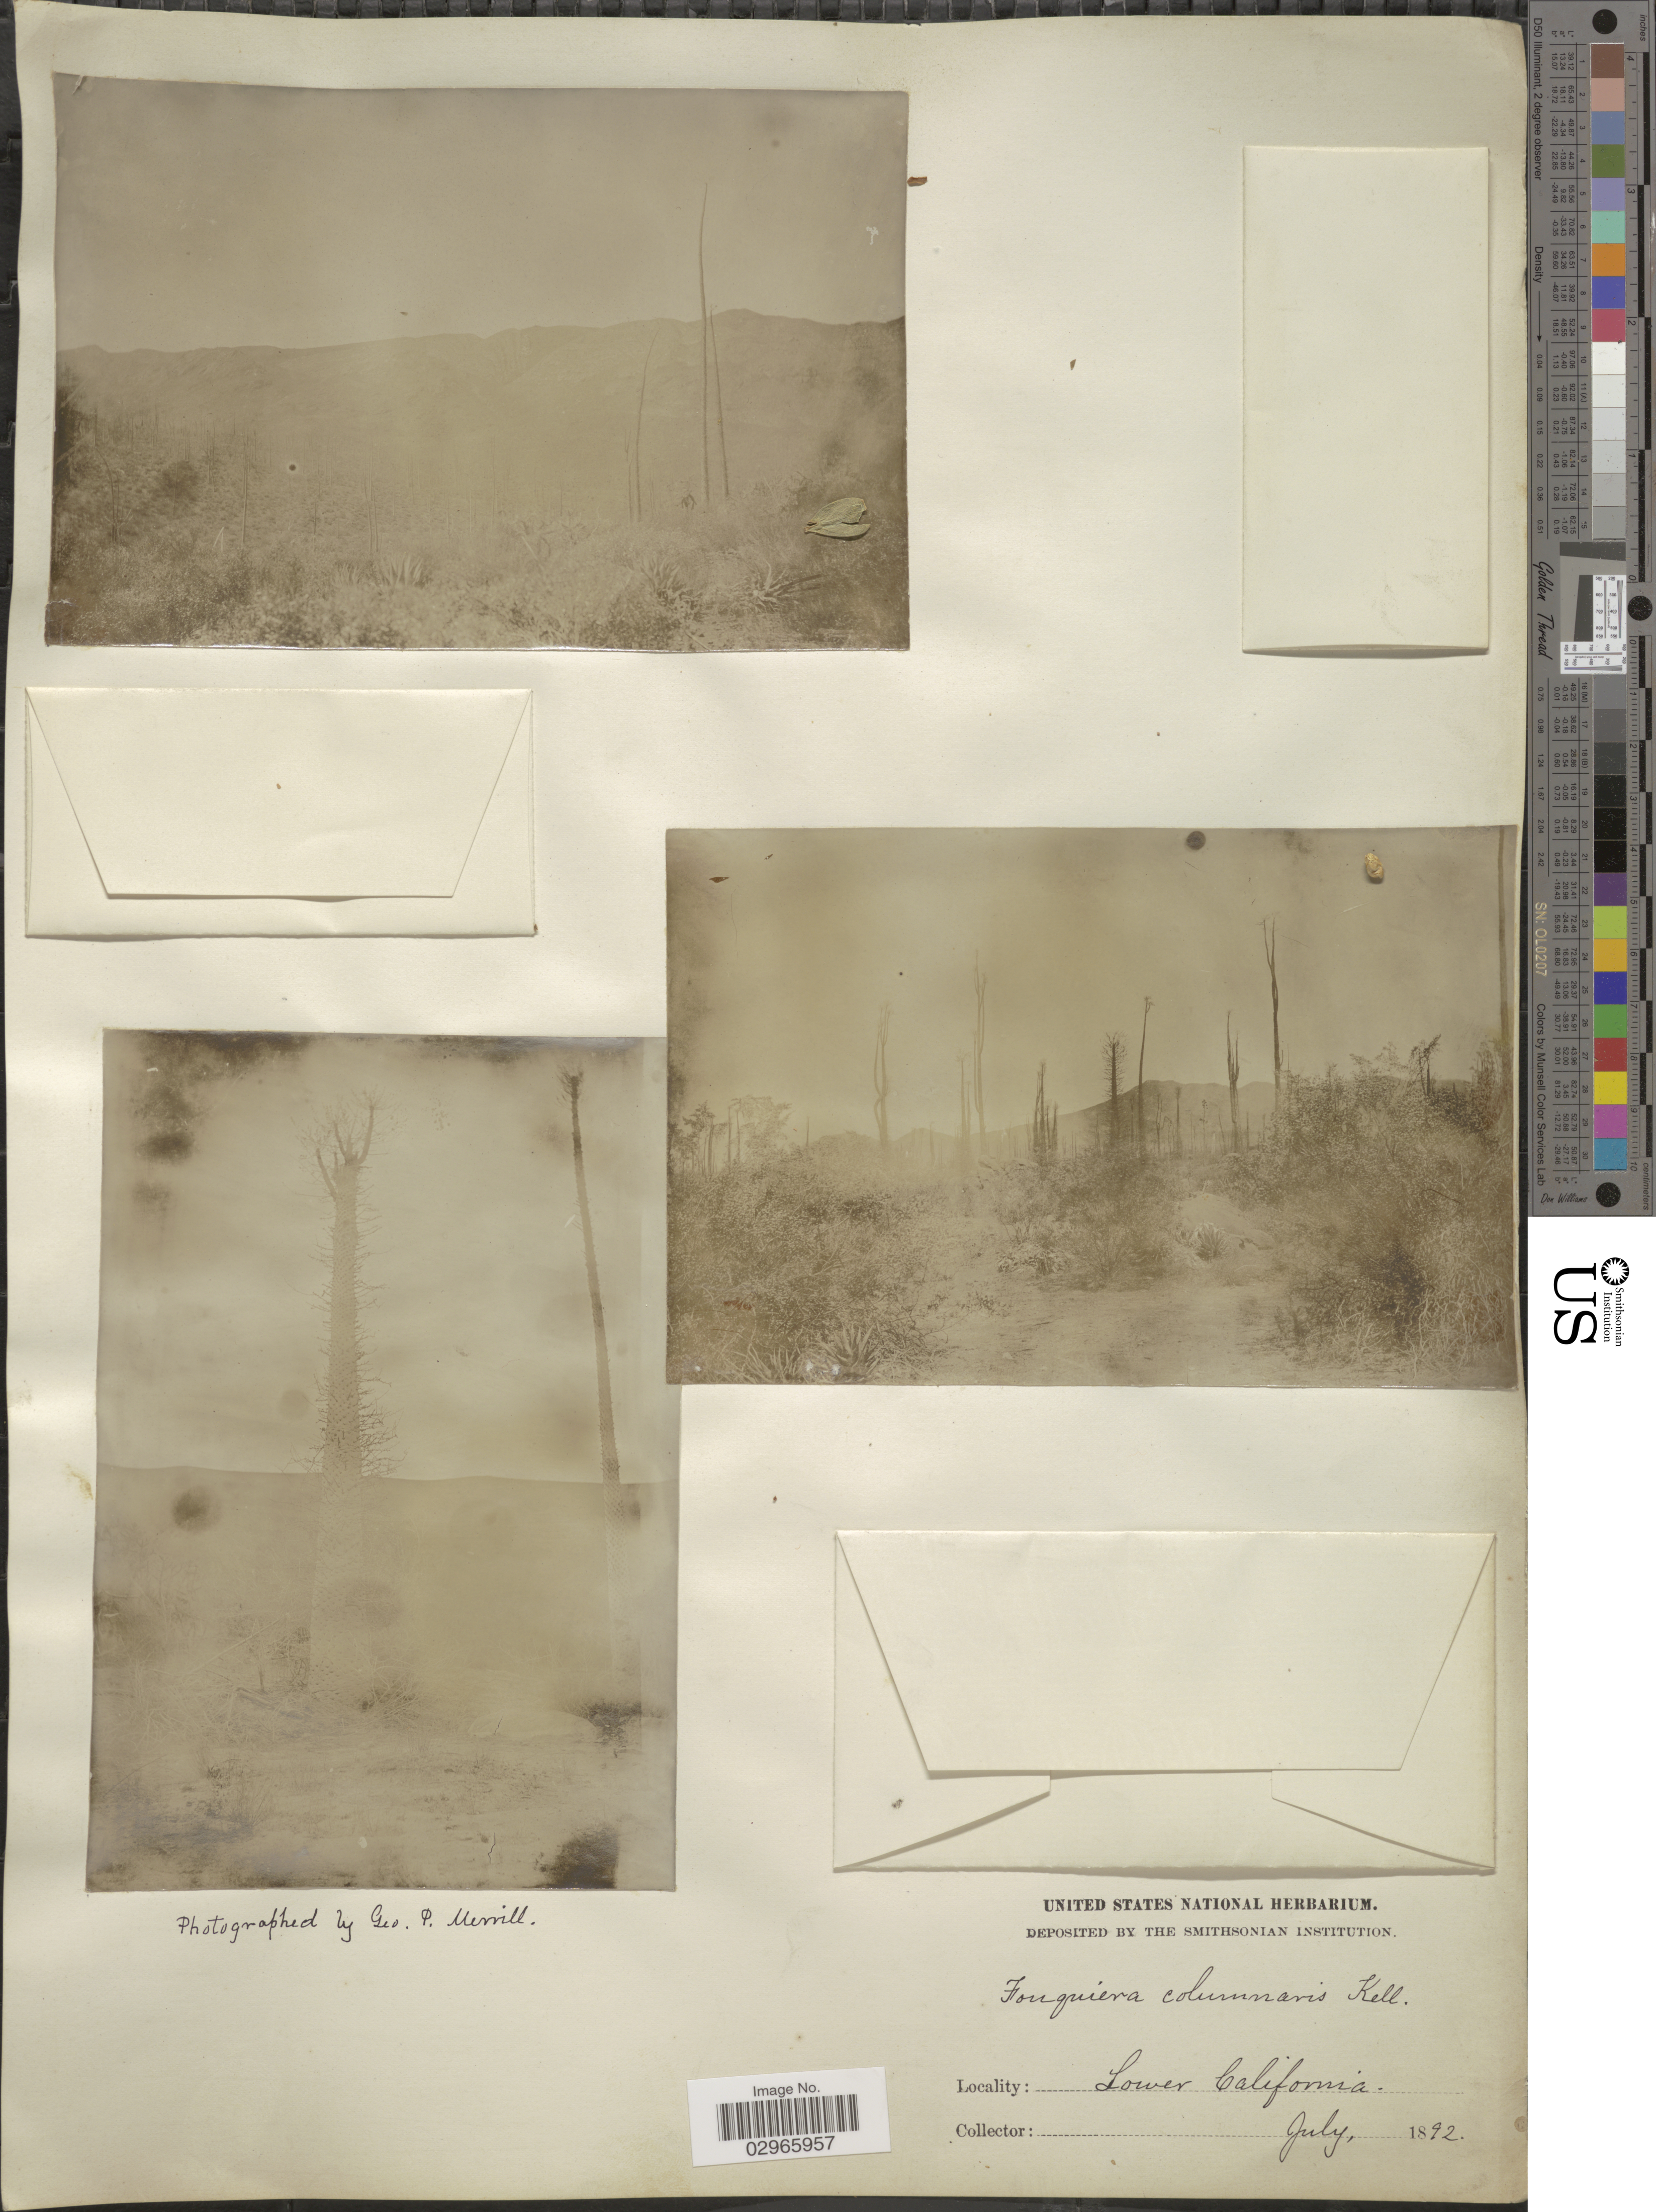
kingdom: Plantae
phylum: Tracheophyta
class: Magnoliopsida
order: Ericales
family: Fouquieriaceae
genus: Fouquieria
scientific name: Fouquieria columnaris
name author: Kellogg ex Curran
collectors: ex herb. United States National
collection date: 1892-07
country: Mexico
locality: Lower California.